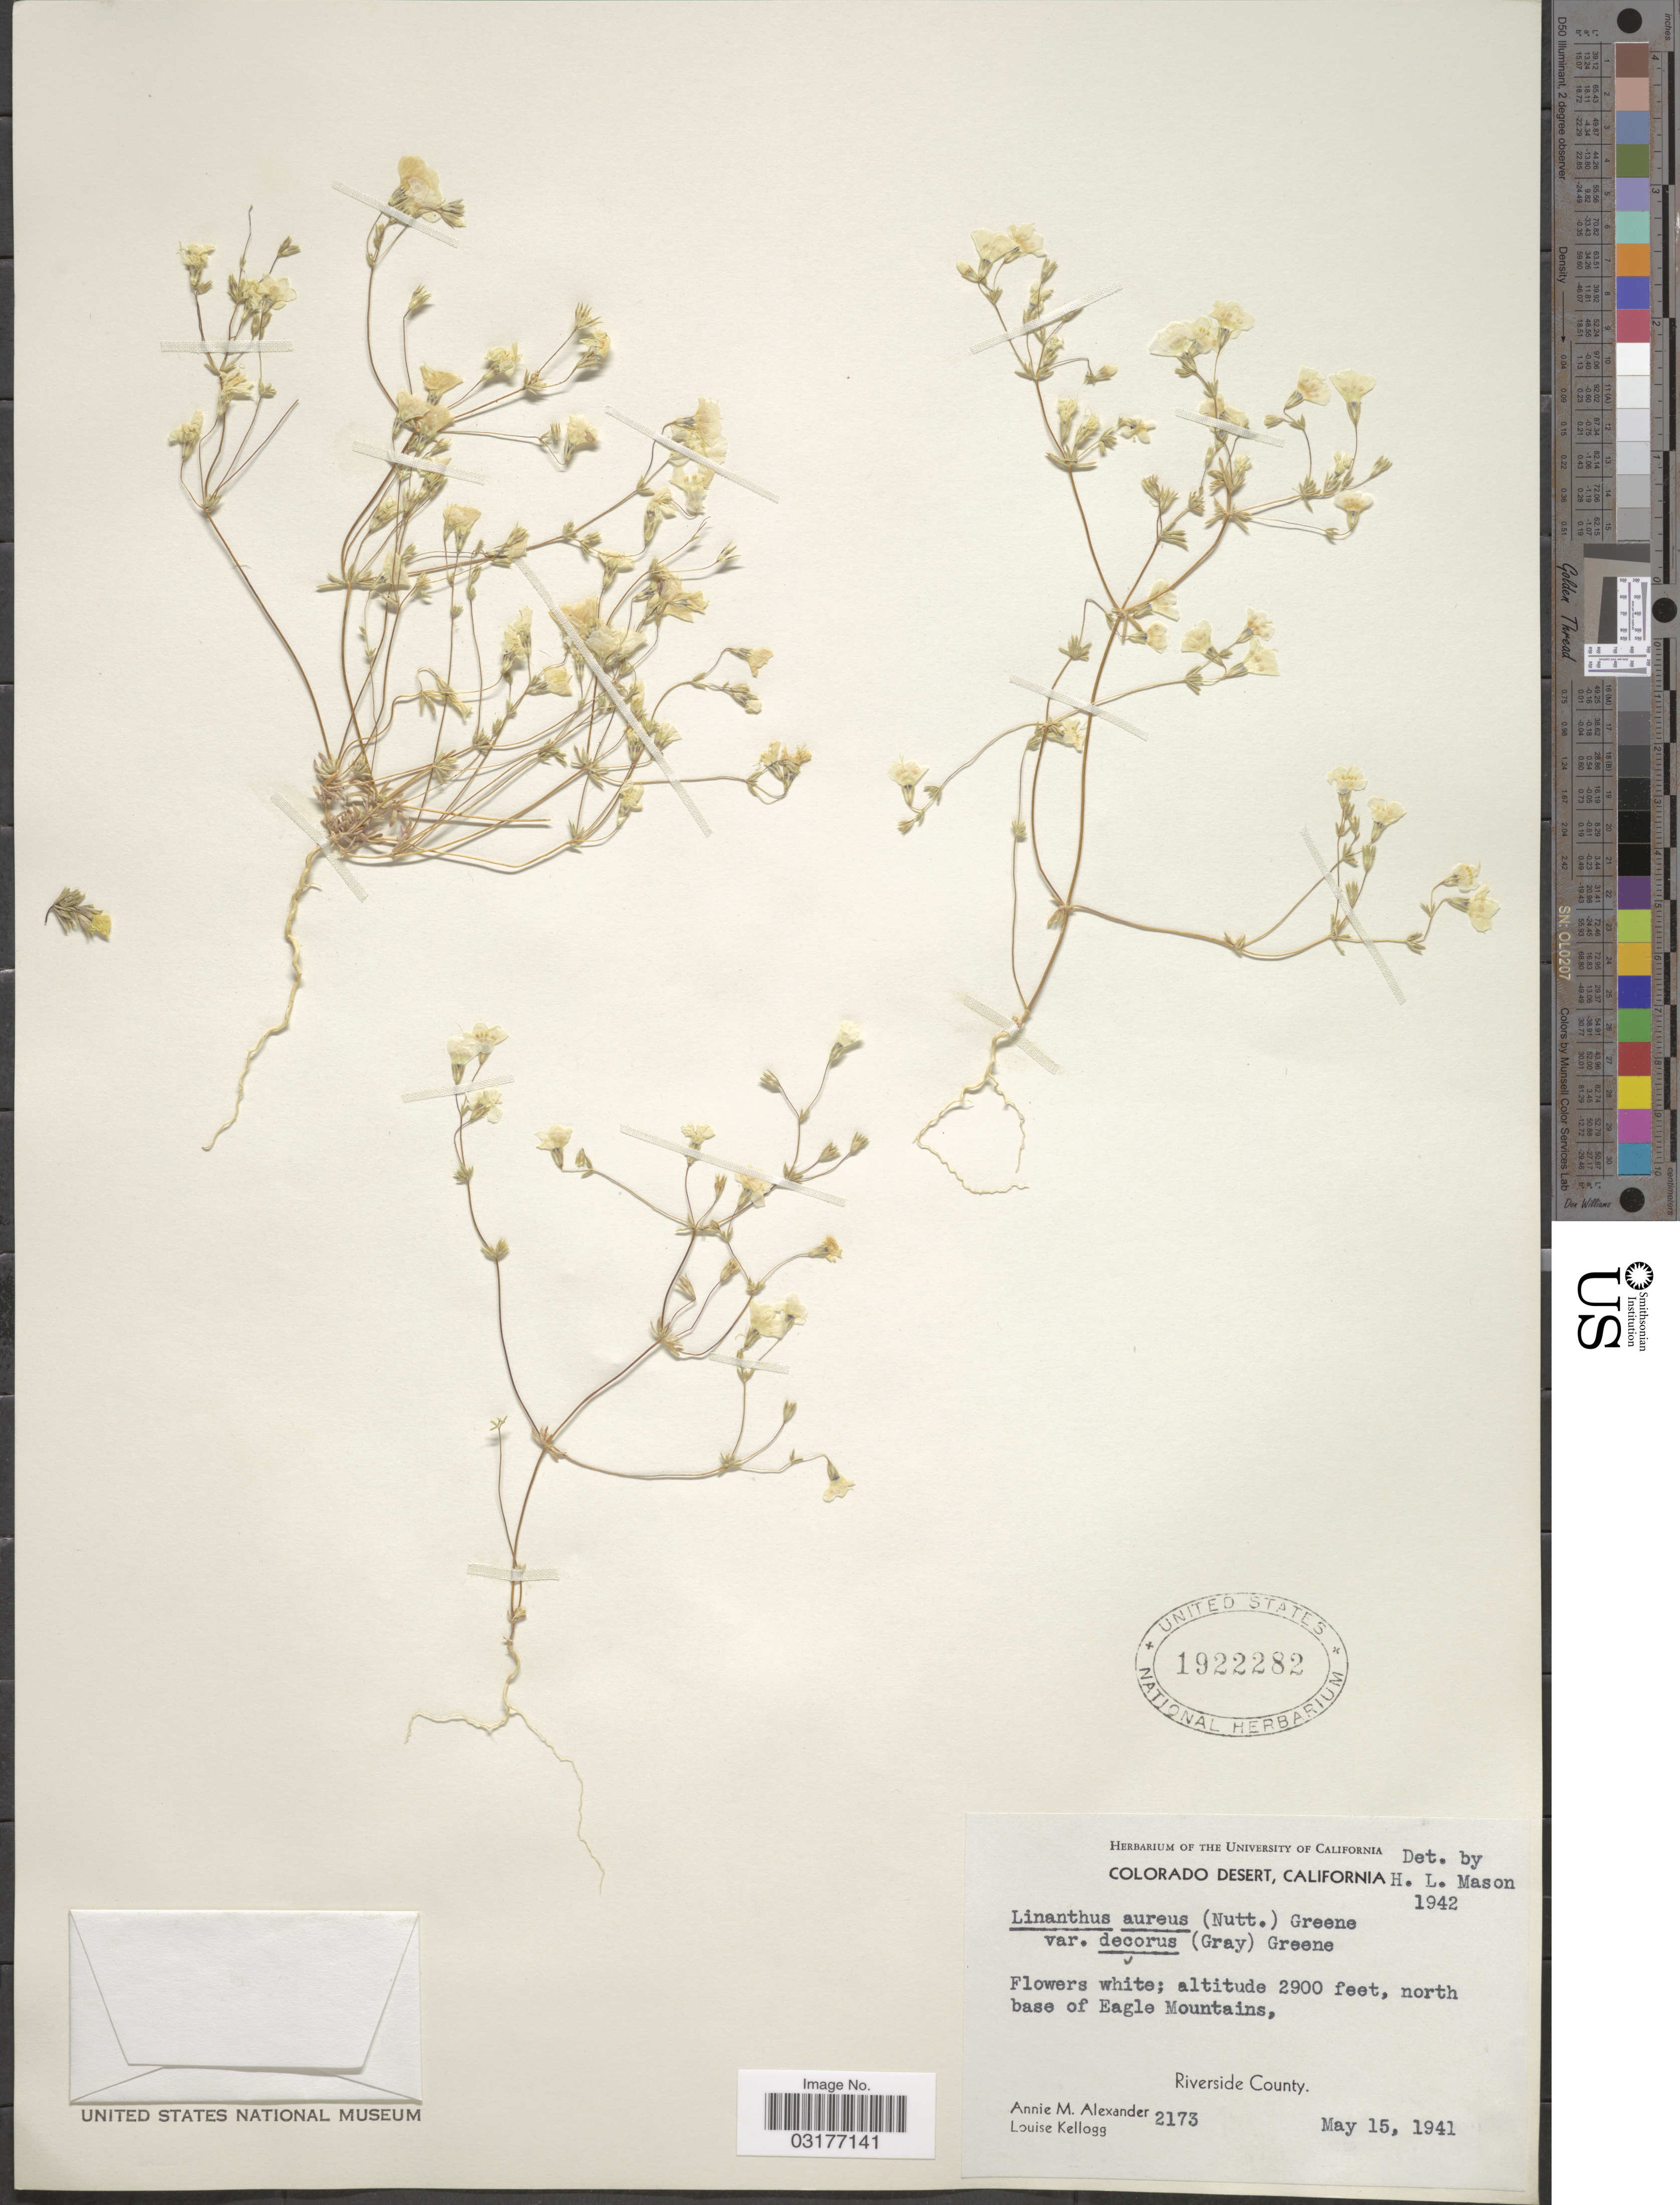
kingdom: Plantae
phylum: Tracheophyta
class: Magnoliopsida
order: Ericales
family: Polemoniaceae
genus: Leptosiphon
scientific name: Leptosiphon chrysanthus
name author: J.M. Porter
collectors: A. M. Alexander & L. Kellogg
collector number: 2173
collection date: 1941-05-15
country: United States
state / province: California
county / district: Riverside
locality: Colorado Desert. North base of Eagle Mountains, Riverside County.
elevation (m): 884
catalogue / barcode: US 1922282